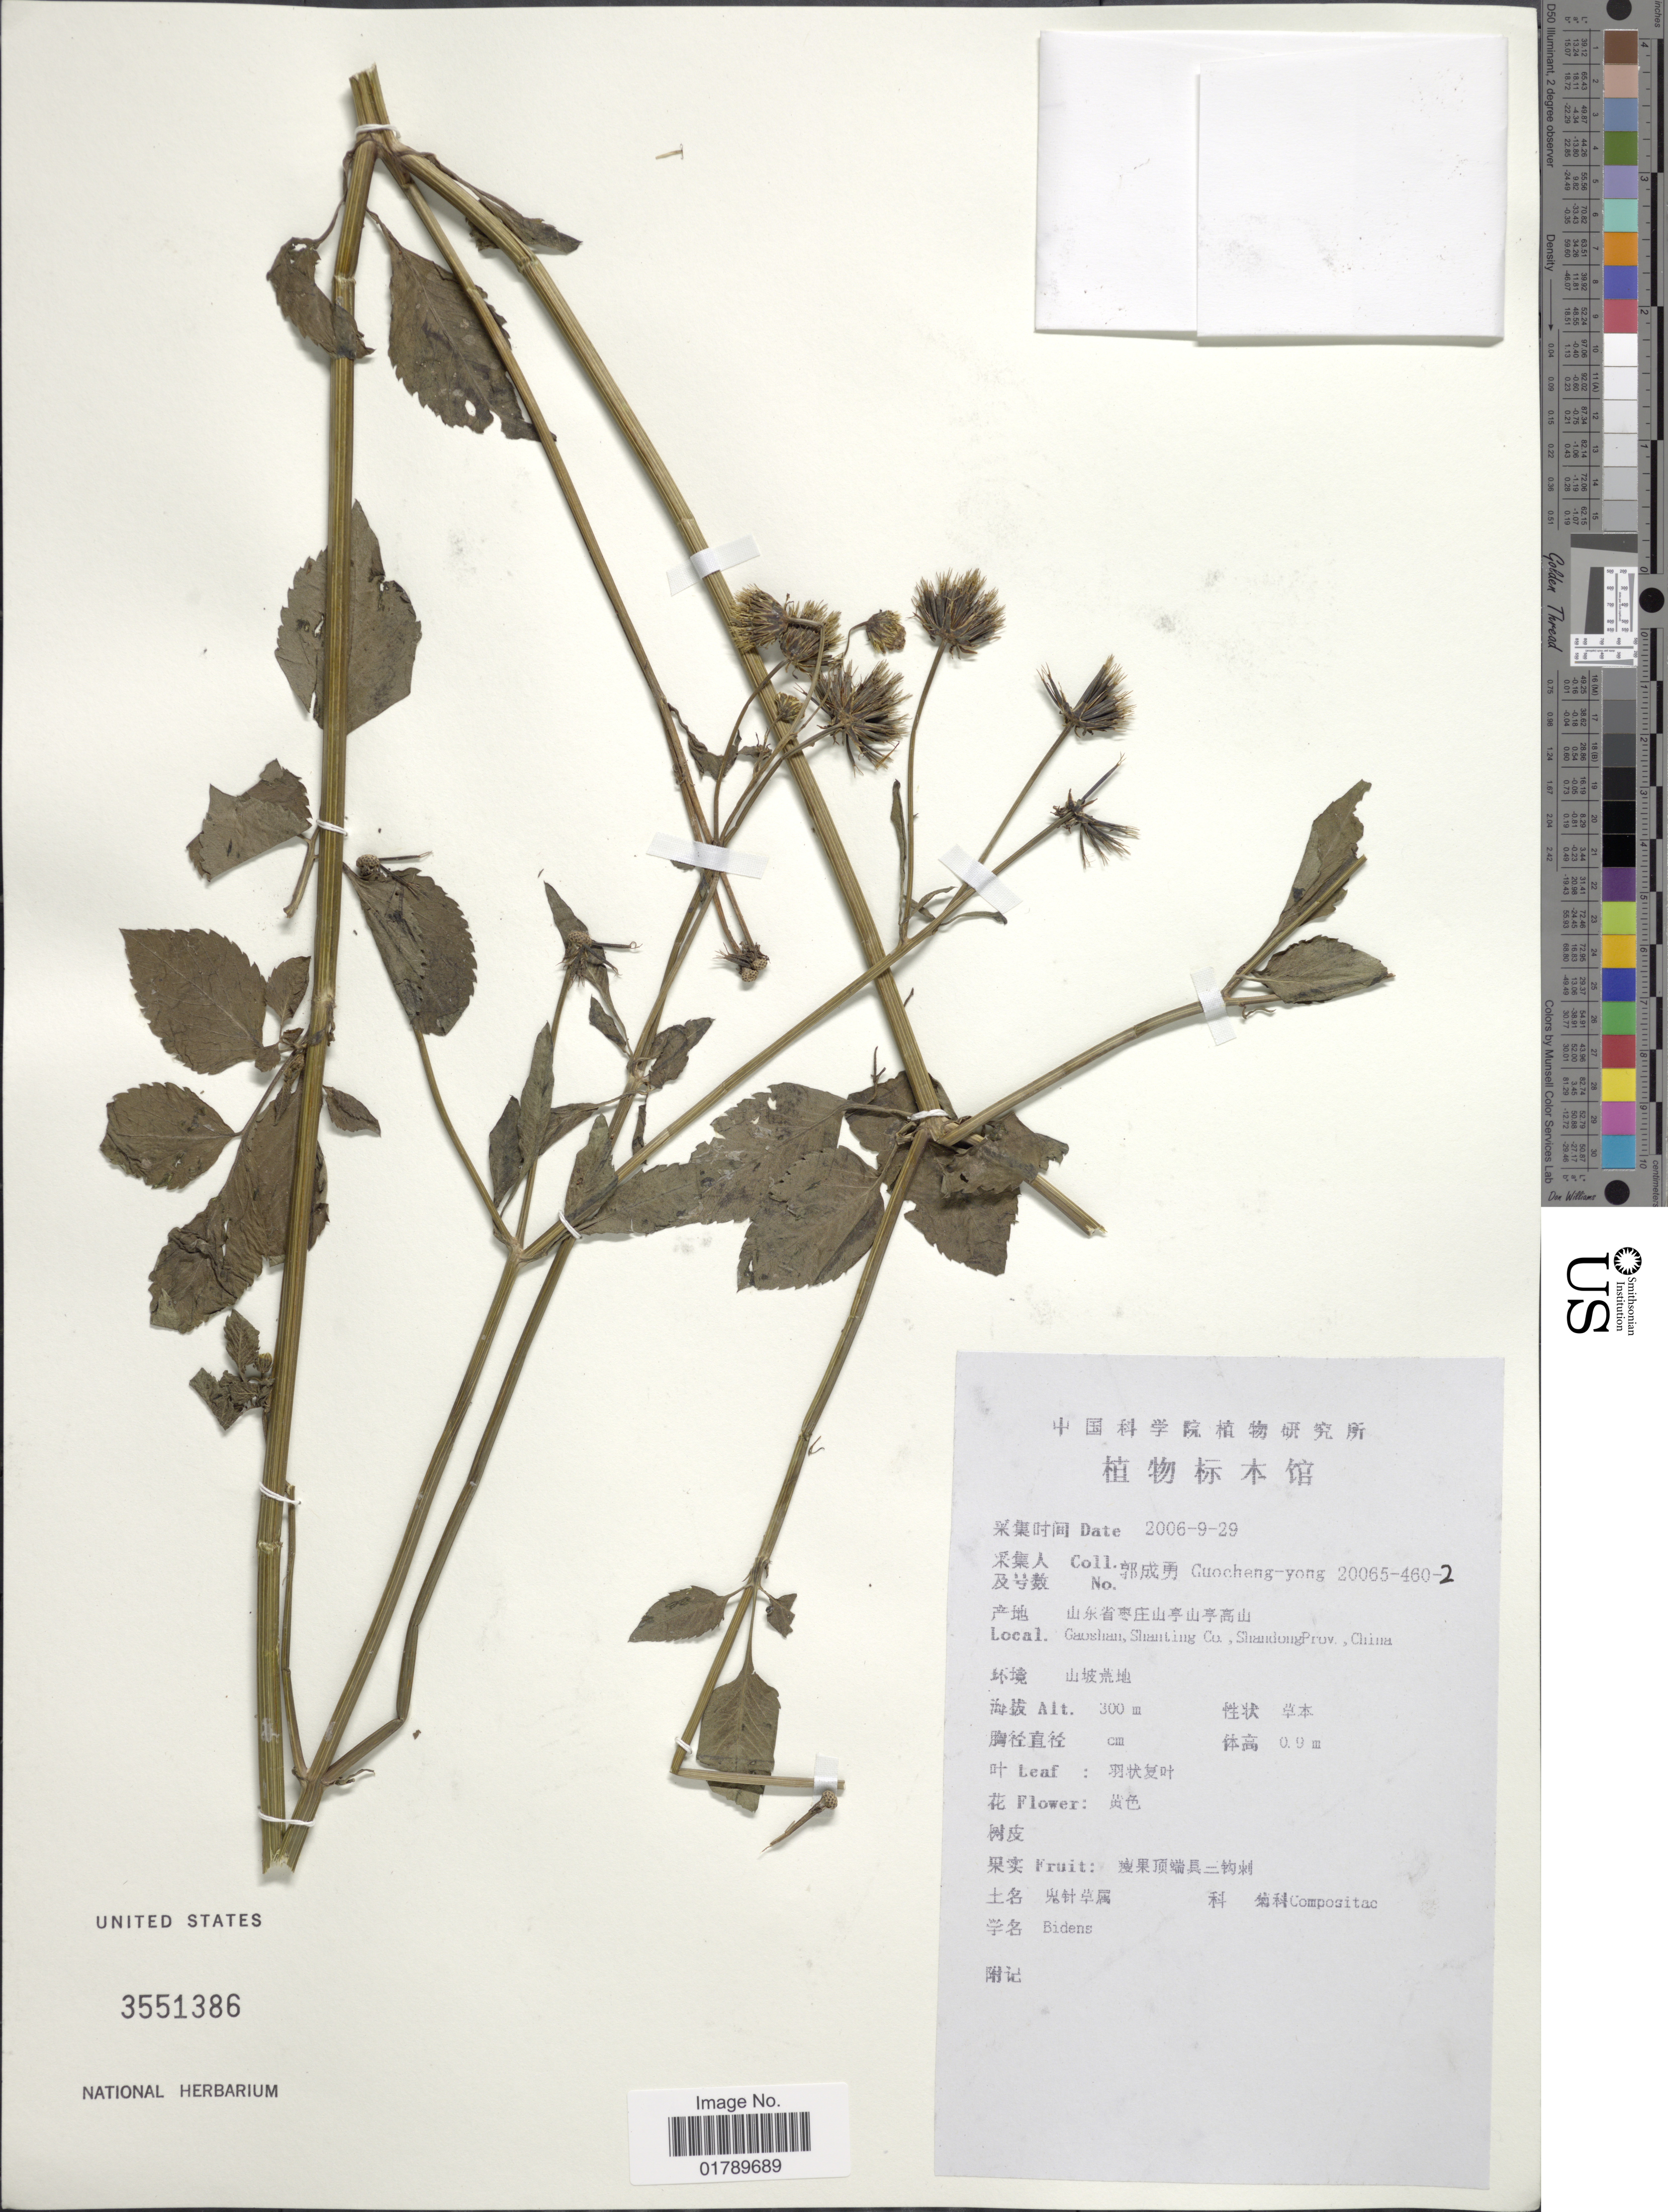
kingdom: Plantae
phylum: Tracheophyta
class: Magnoliopsida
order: Asterales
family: Asteraceae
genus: Bidens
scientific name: Bidens sp.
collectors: Guo cheng-yong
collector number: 20065-460-2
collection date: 2006-09-29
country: China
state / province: Shandong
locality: Gaoshan, Shantin Co., ShandongProv., China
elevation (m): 300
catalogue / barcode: US 3551386